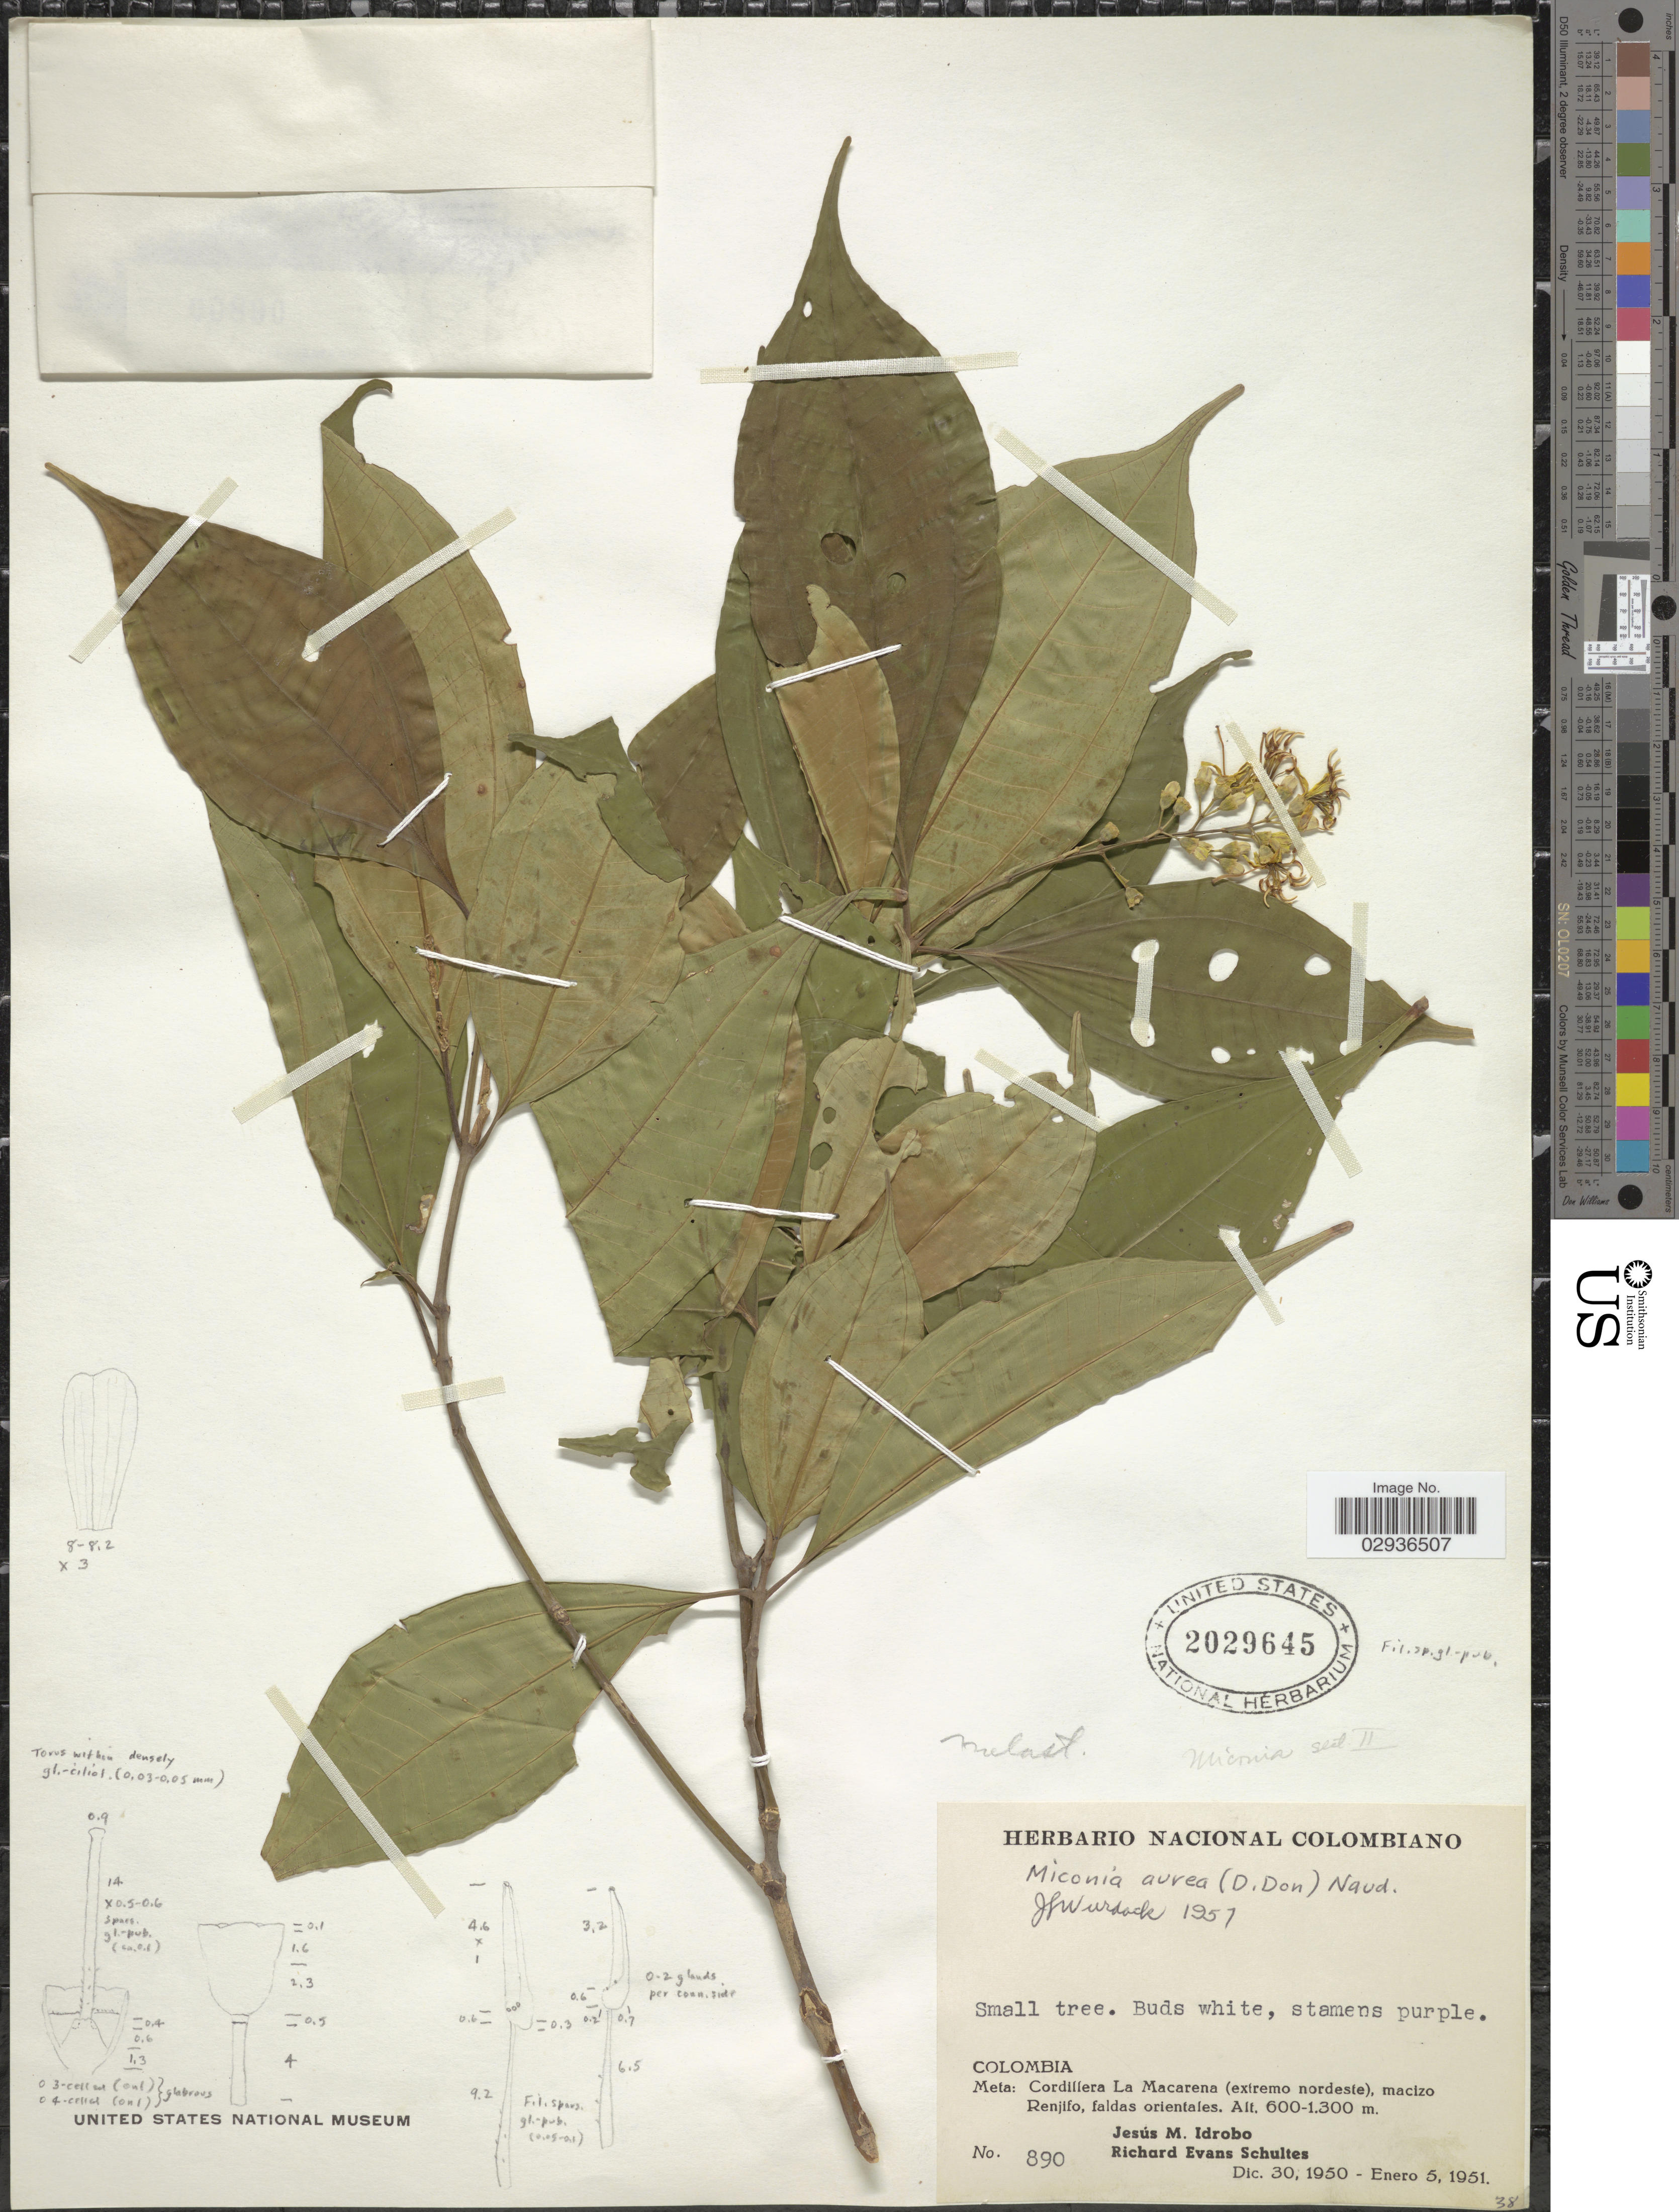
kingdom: Plantae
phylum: Tracheophyta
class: Magnoliopsida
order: Myrtales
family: Melastomataceae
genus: Miconia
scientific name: Miconia aurea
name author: (D. Don) Naudin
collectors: J. M. Idrobo & R. E. Schultes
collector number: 890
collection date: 1950-12-30/1951-01-05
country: Colombia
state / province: Meta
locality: Cordillera La Macarena (extremo nordeste), macizo Renjifo, faldas orientales.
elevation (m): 600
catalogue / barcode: US 2029645